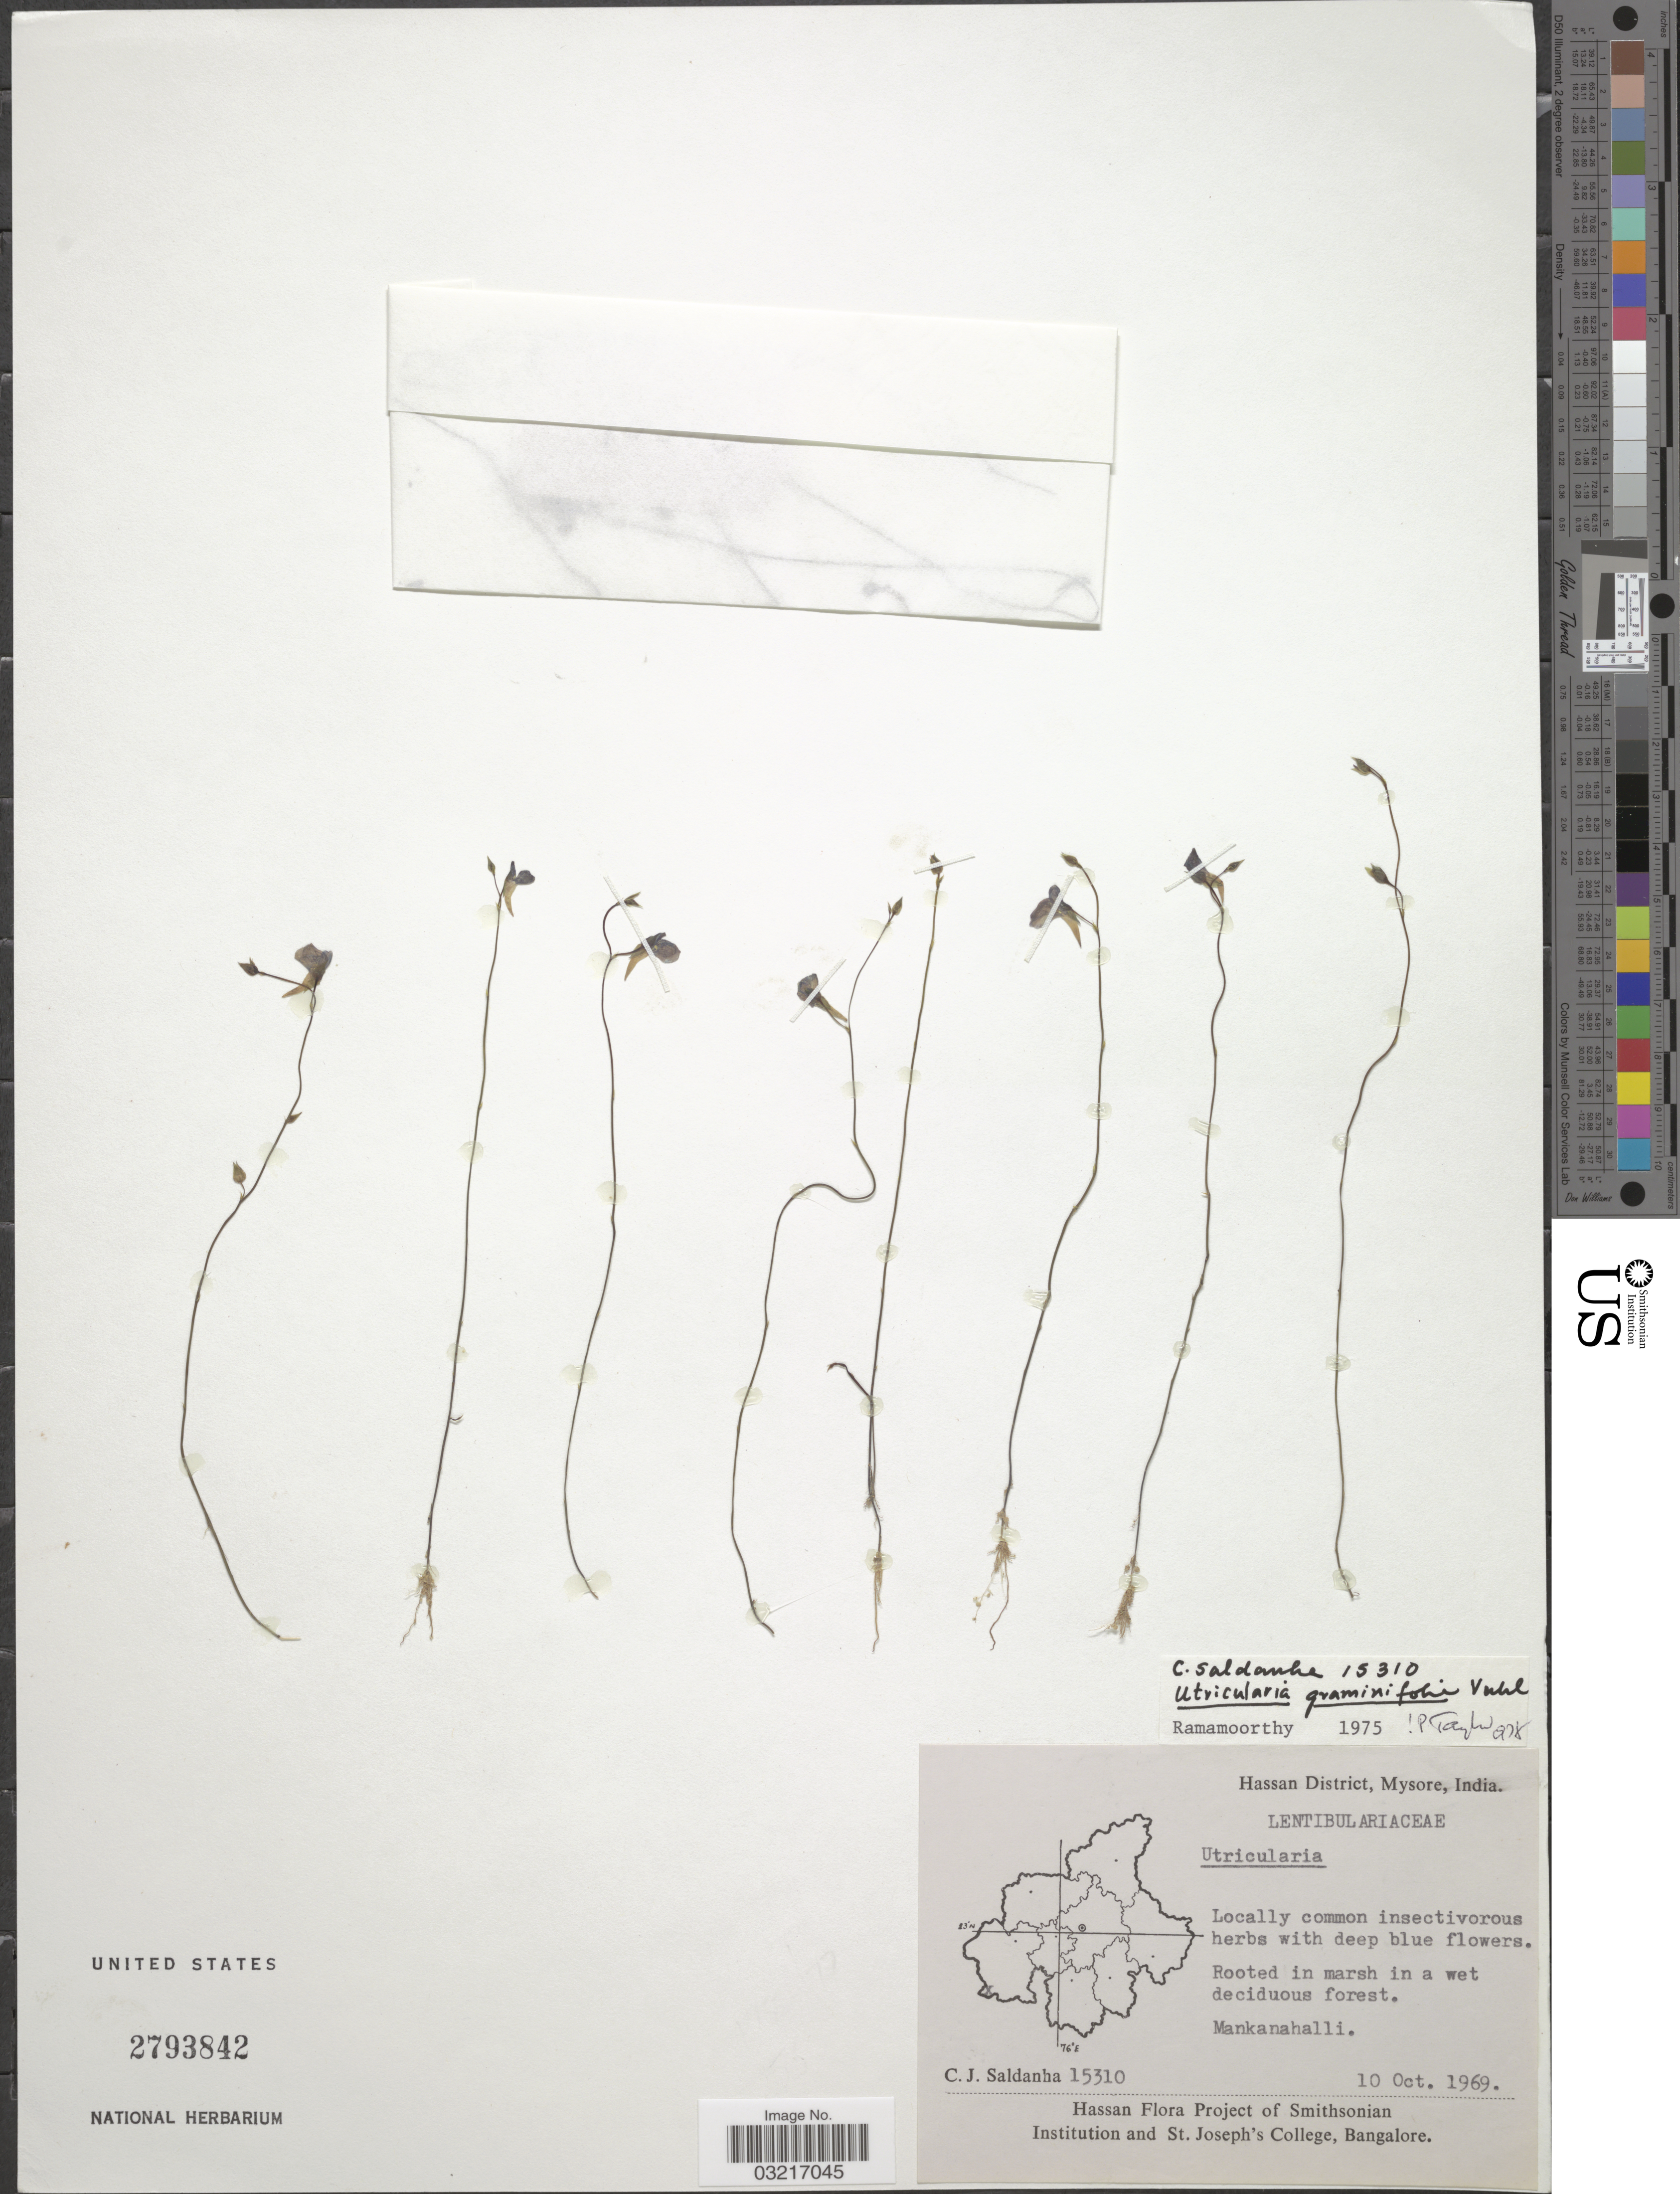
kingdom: Plantae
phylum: Tracheophyta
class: Magnoliopsida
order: Lamiales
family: Lentibulariaceae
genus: Utricularia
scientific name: Utricularia graminifolia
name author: Vahl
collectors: C. J. Saldanha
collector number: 15310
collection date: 1969-10-10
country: India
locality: Hassan District, Mysore, Mankanahalli.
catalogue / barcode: US 2793842